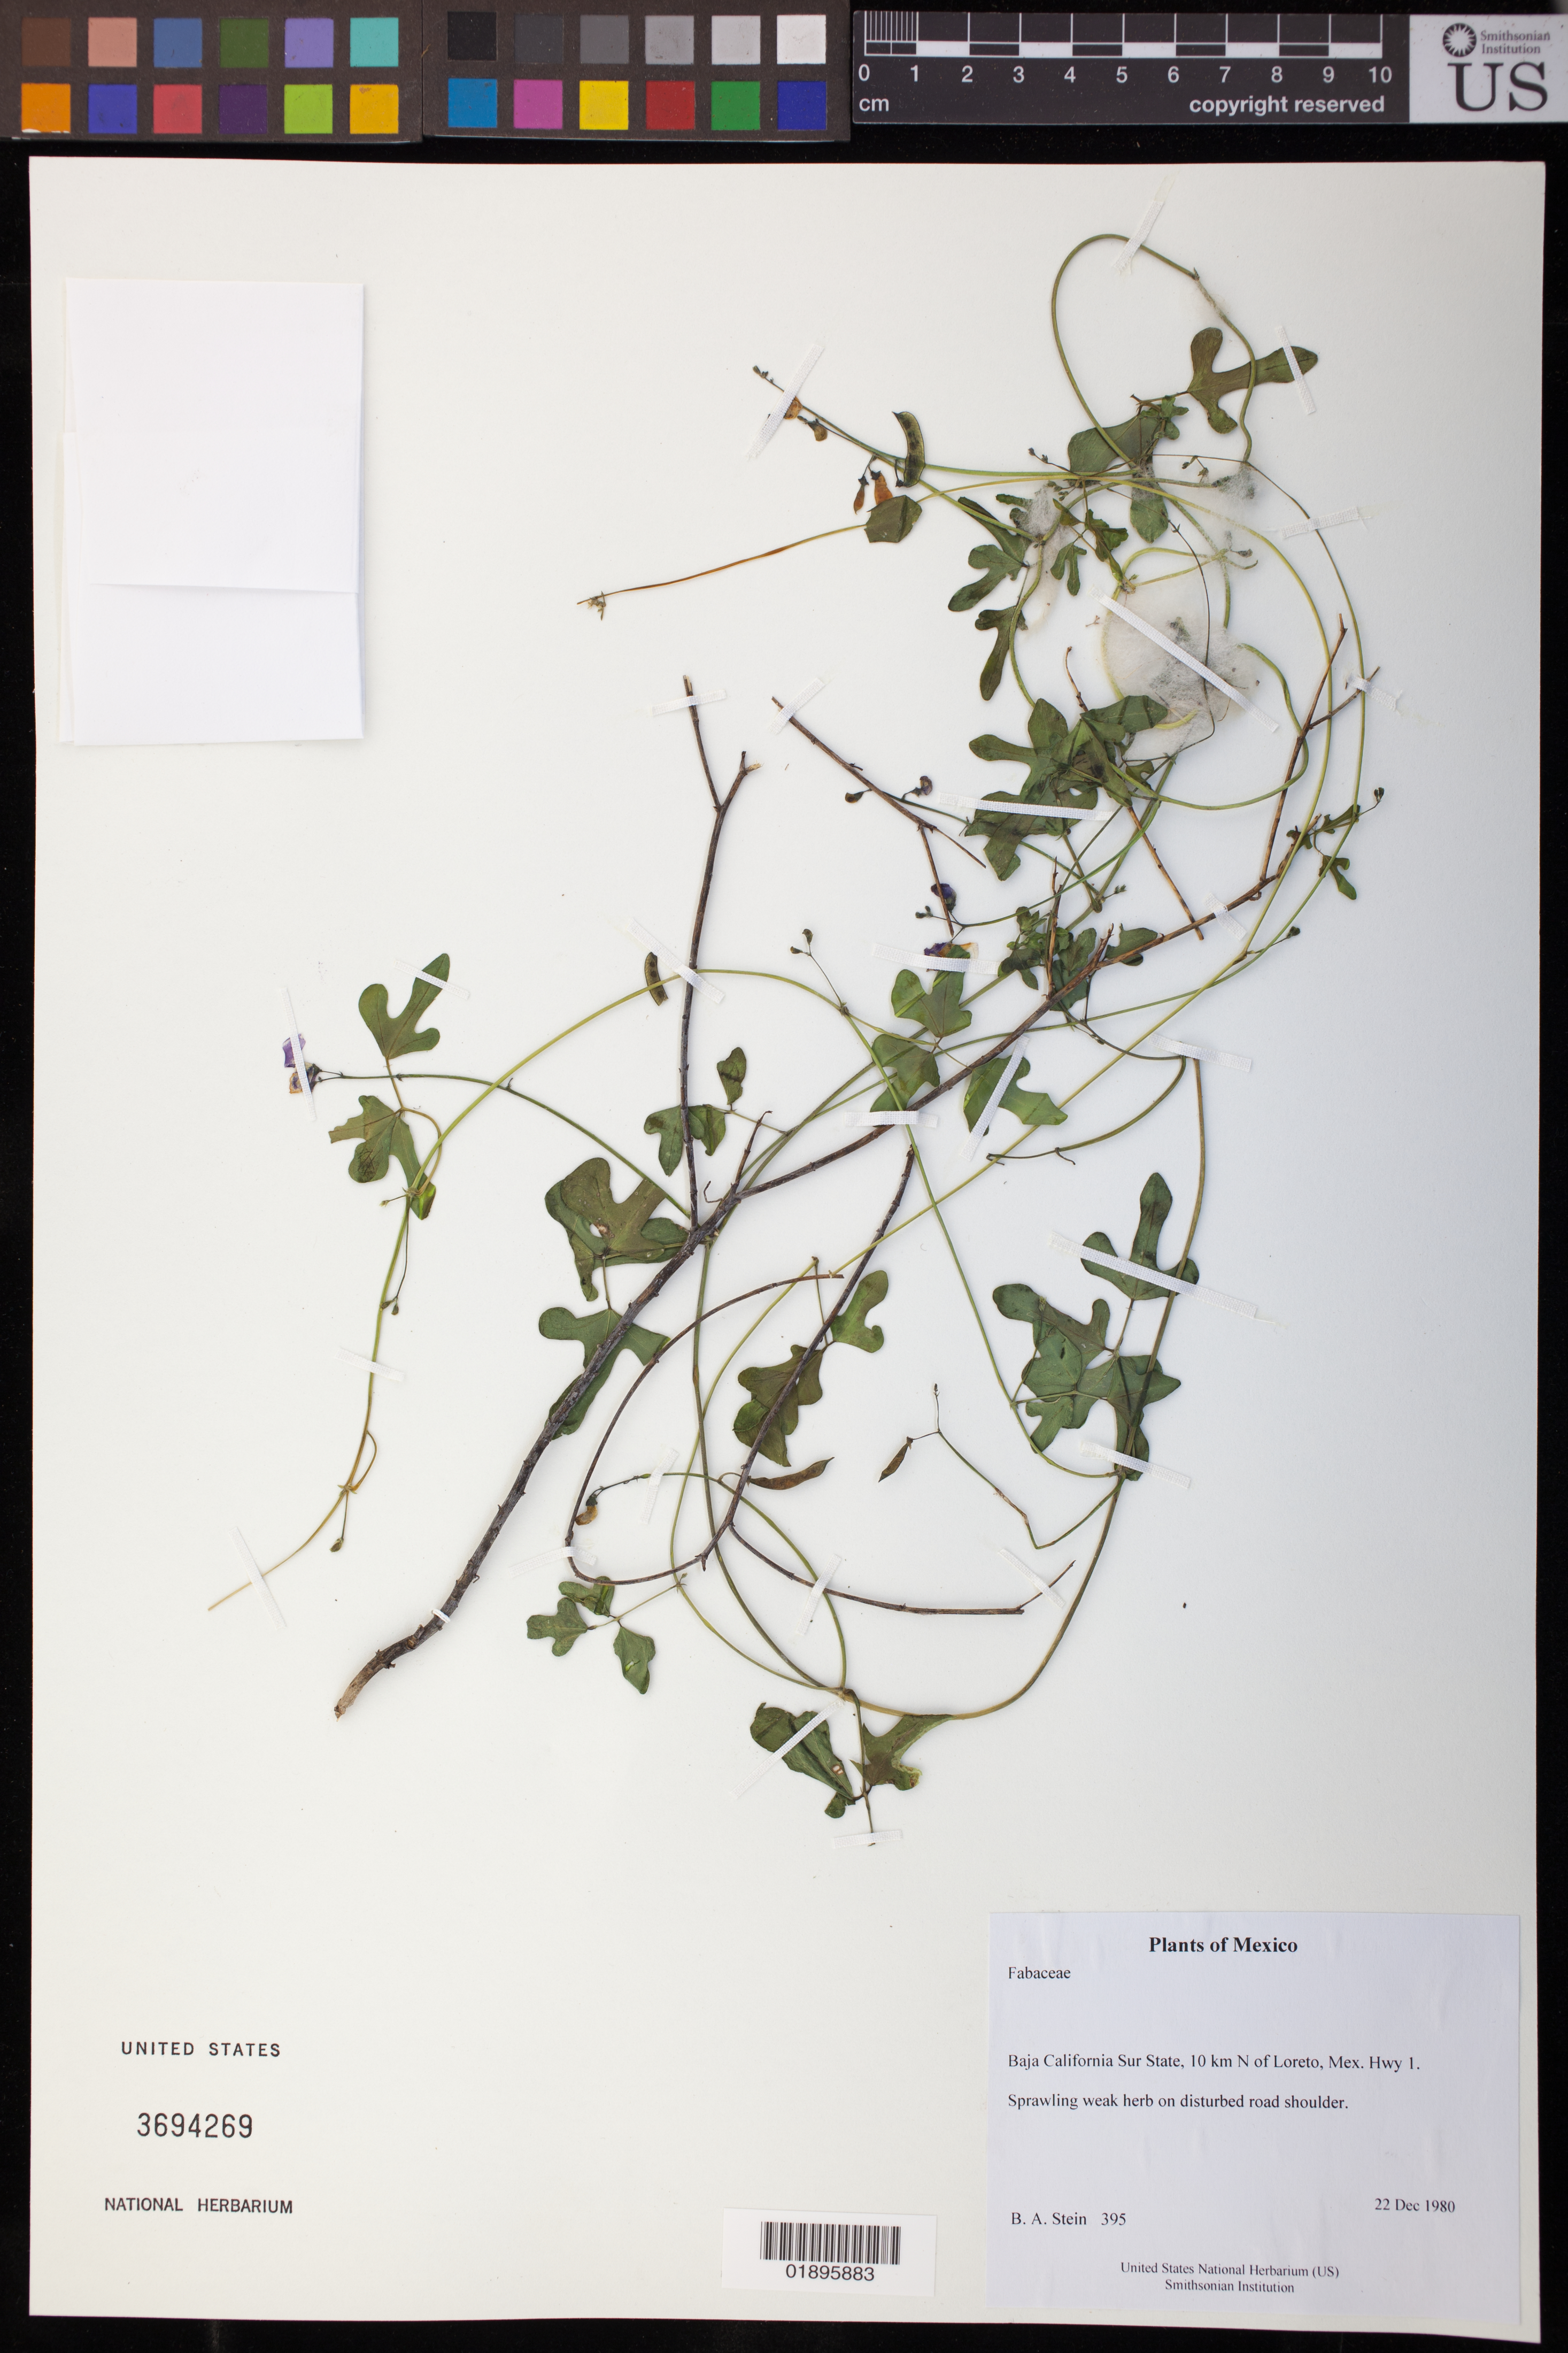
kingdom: Plantae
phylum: Tracheophyta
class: Magnoliopsida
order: Fabales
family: Fabaceae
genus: Phaseolus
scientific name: Phaseolus filiformis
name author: Benth.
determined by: Strong, Mark T., (BOT), Smithsonian Institution - National Museum of Natural History (UNITED STATES)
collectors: B. A. Stein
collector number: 395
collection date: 1980-12-22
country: Mexico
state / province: Baja California Sur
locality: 10 km N of Loreto, Mex. Hwy 1.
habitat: Disturbed road shoulder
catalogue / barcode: US 3694269